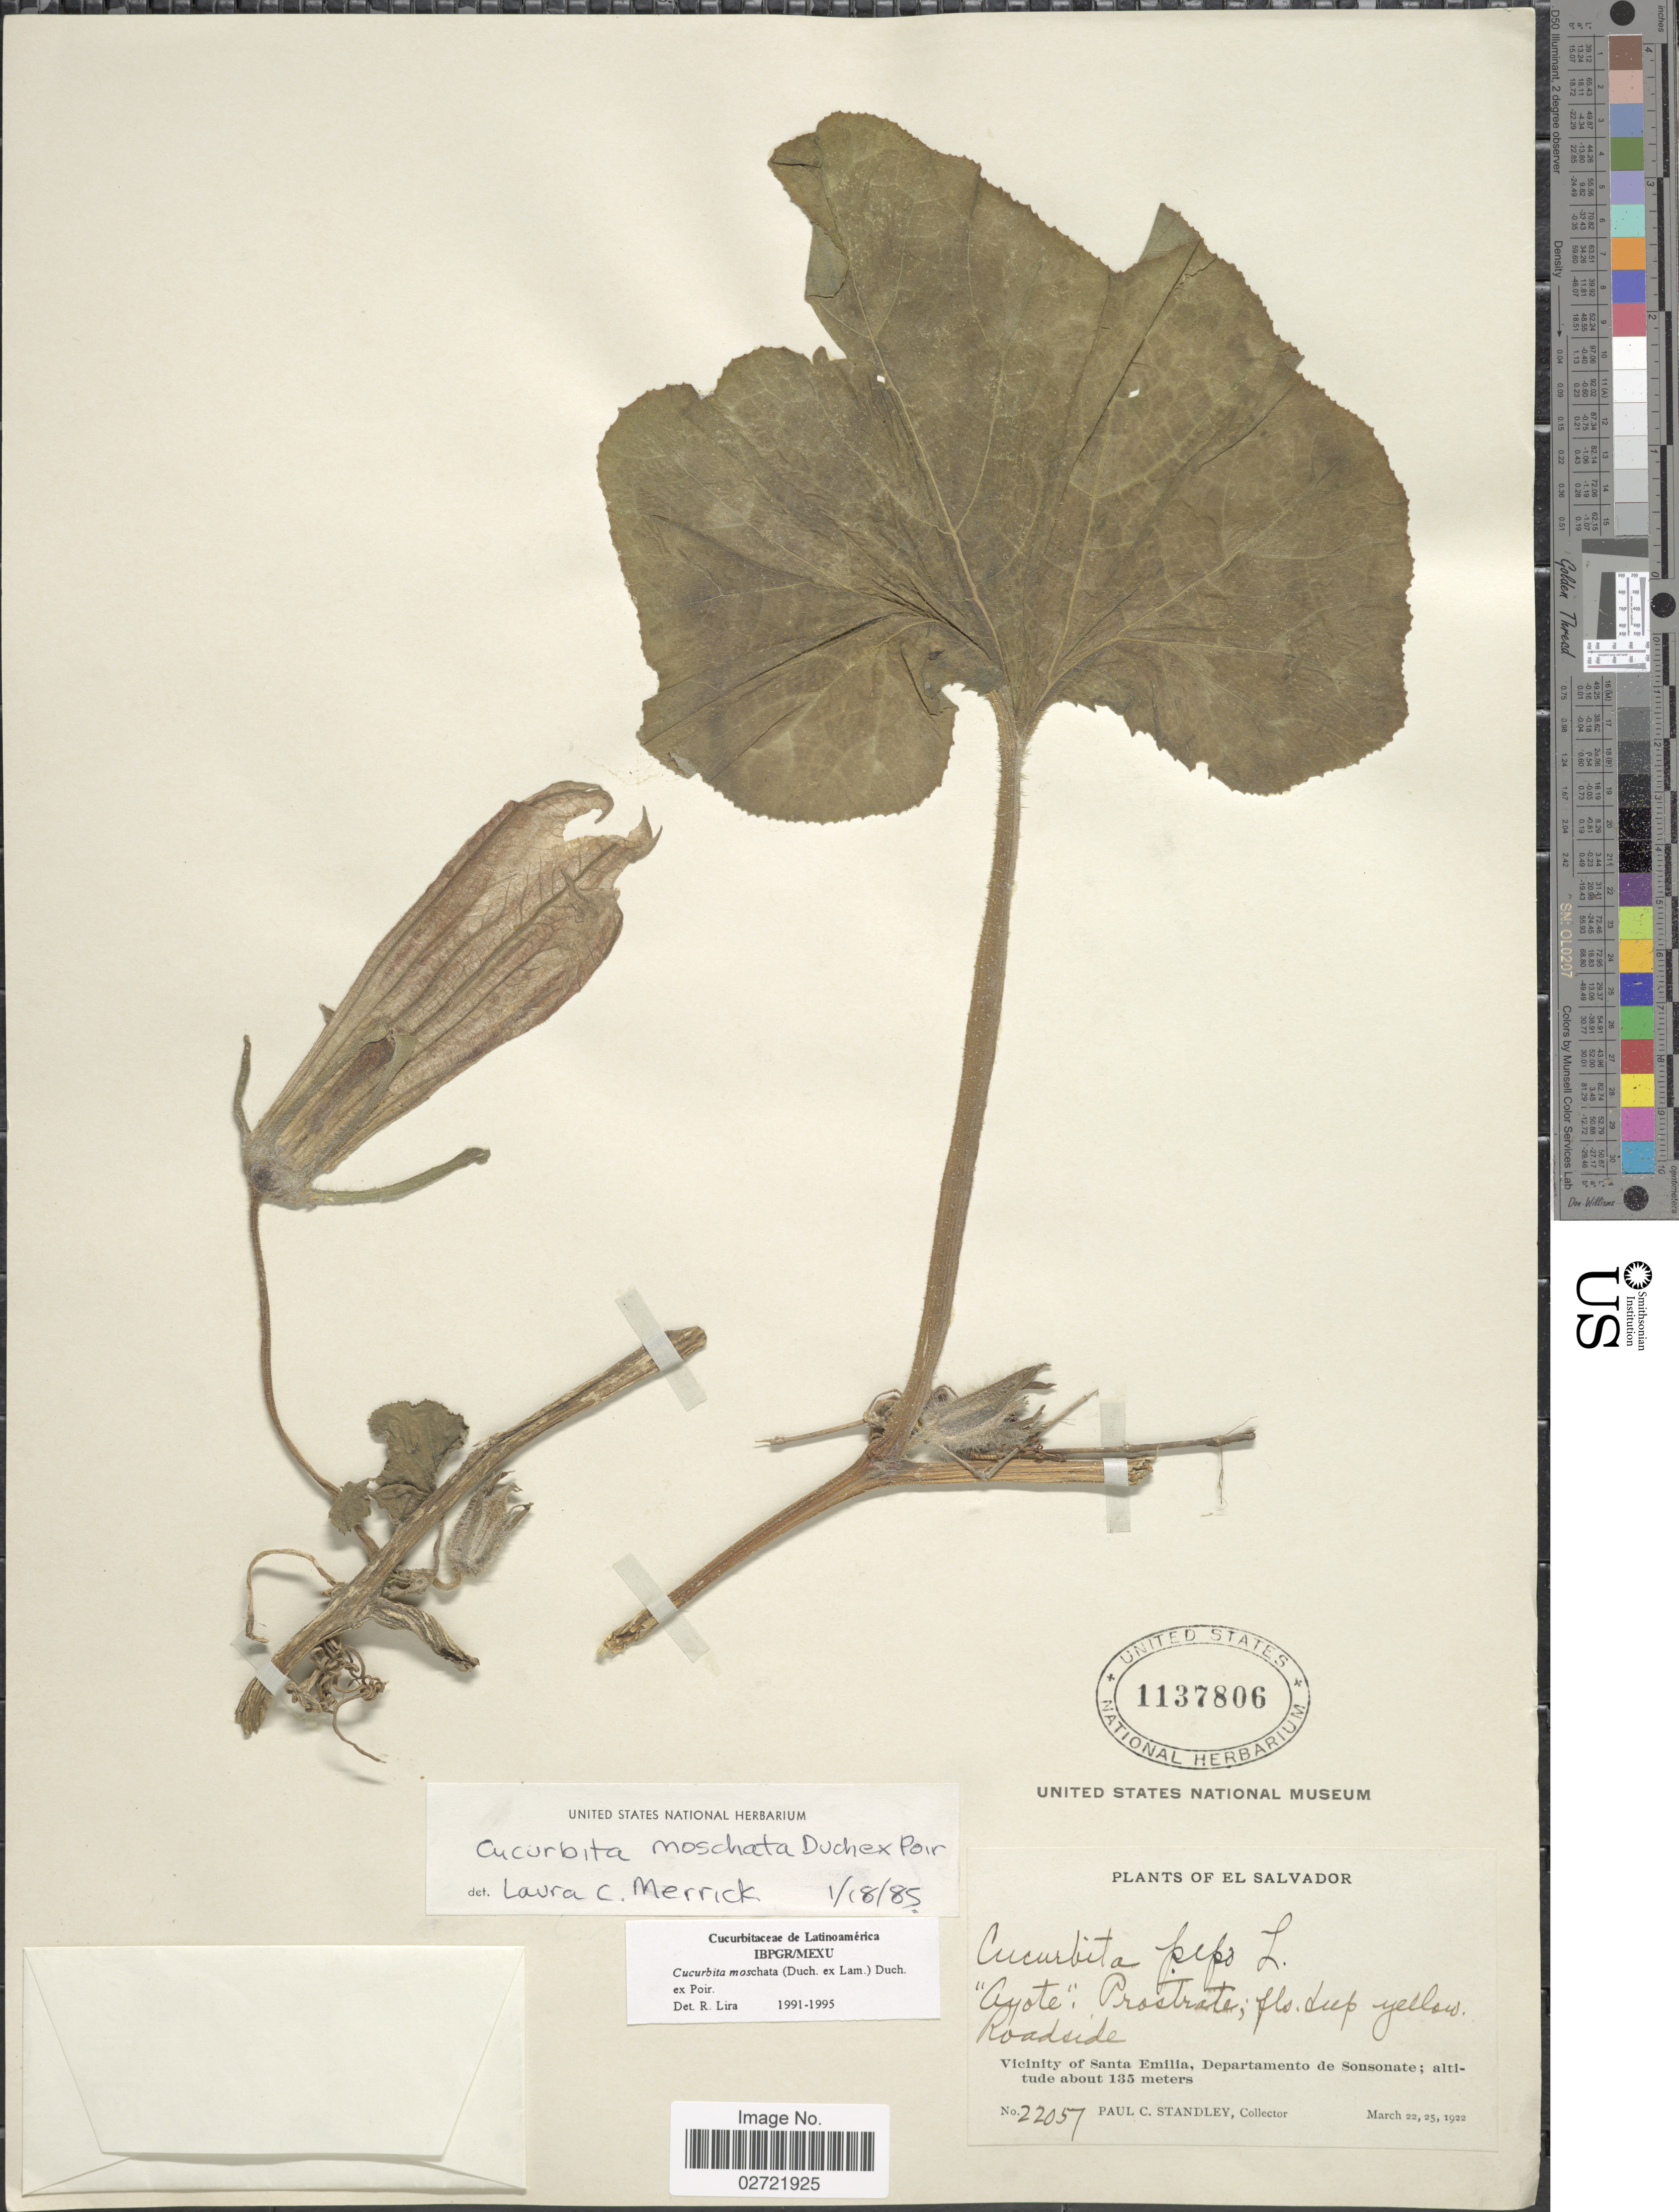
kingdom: Plantae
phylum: Tracheophyta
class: Magnoliopsida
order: Cucurbitales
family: Cucurbitaceae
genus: Cucurbita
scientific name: Cucurbita moschata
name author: (Duch.) Poir.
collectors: P. C. Standley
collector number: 22057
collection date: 1922-03-22/1922-03-25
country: El Salvador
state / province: Sonsonate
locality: Roadside, Vicinity of Santa Emilia, Departamento de Sonsonate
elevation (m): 135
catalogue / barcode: US 1137806